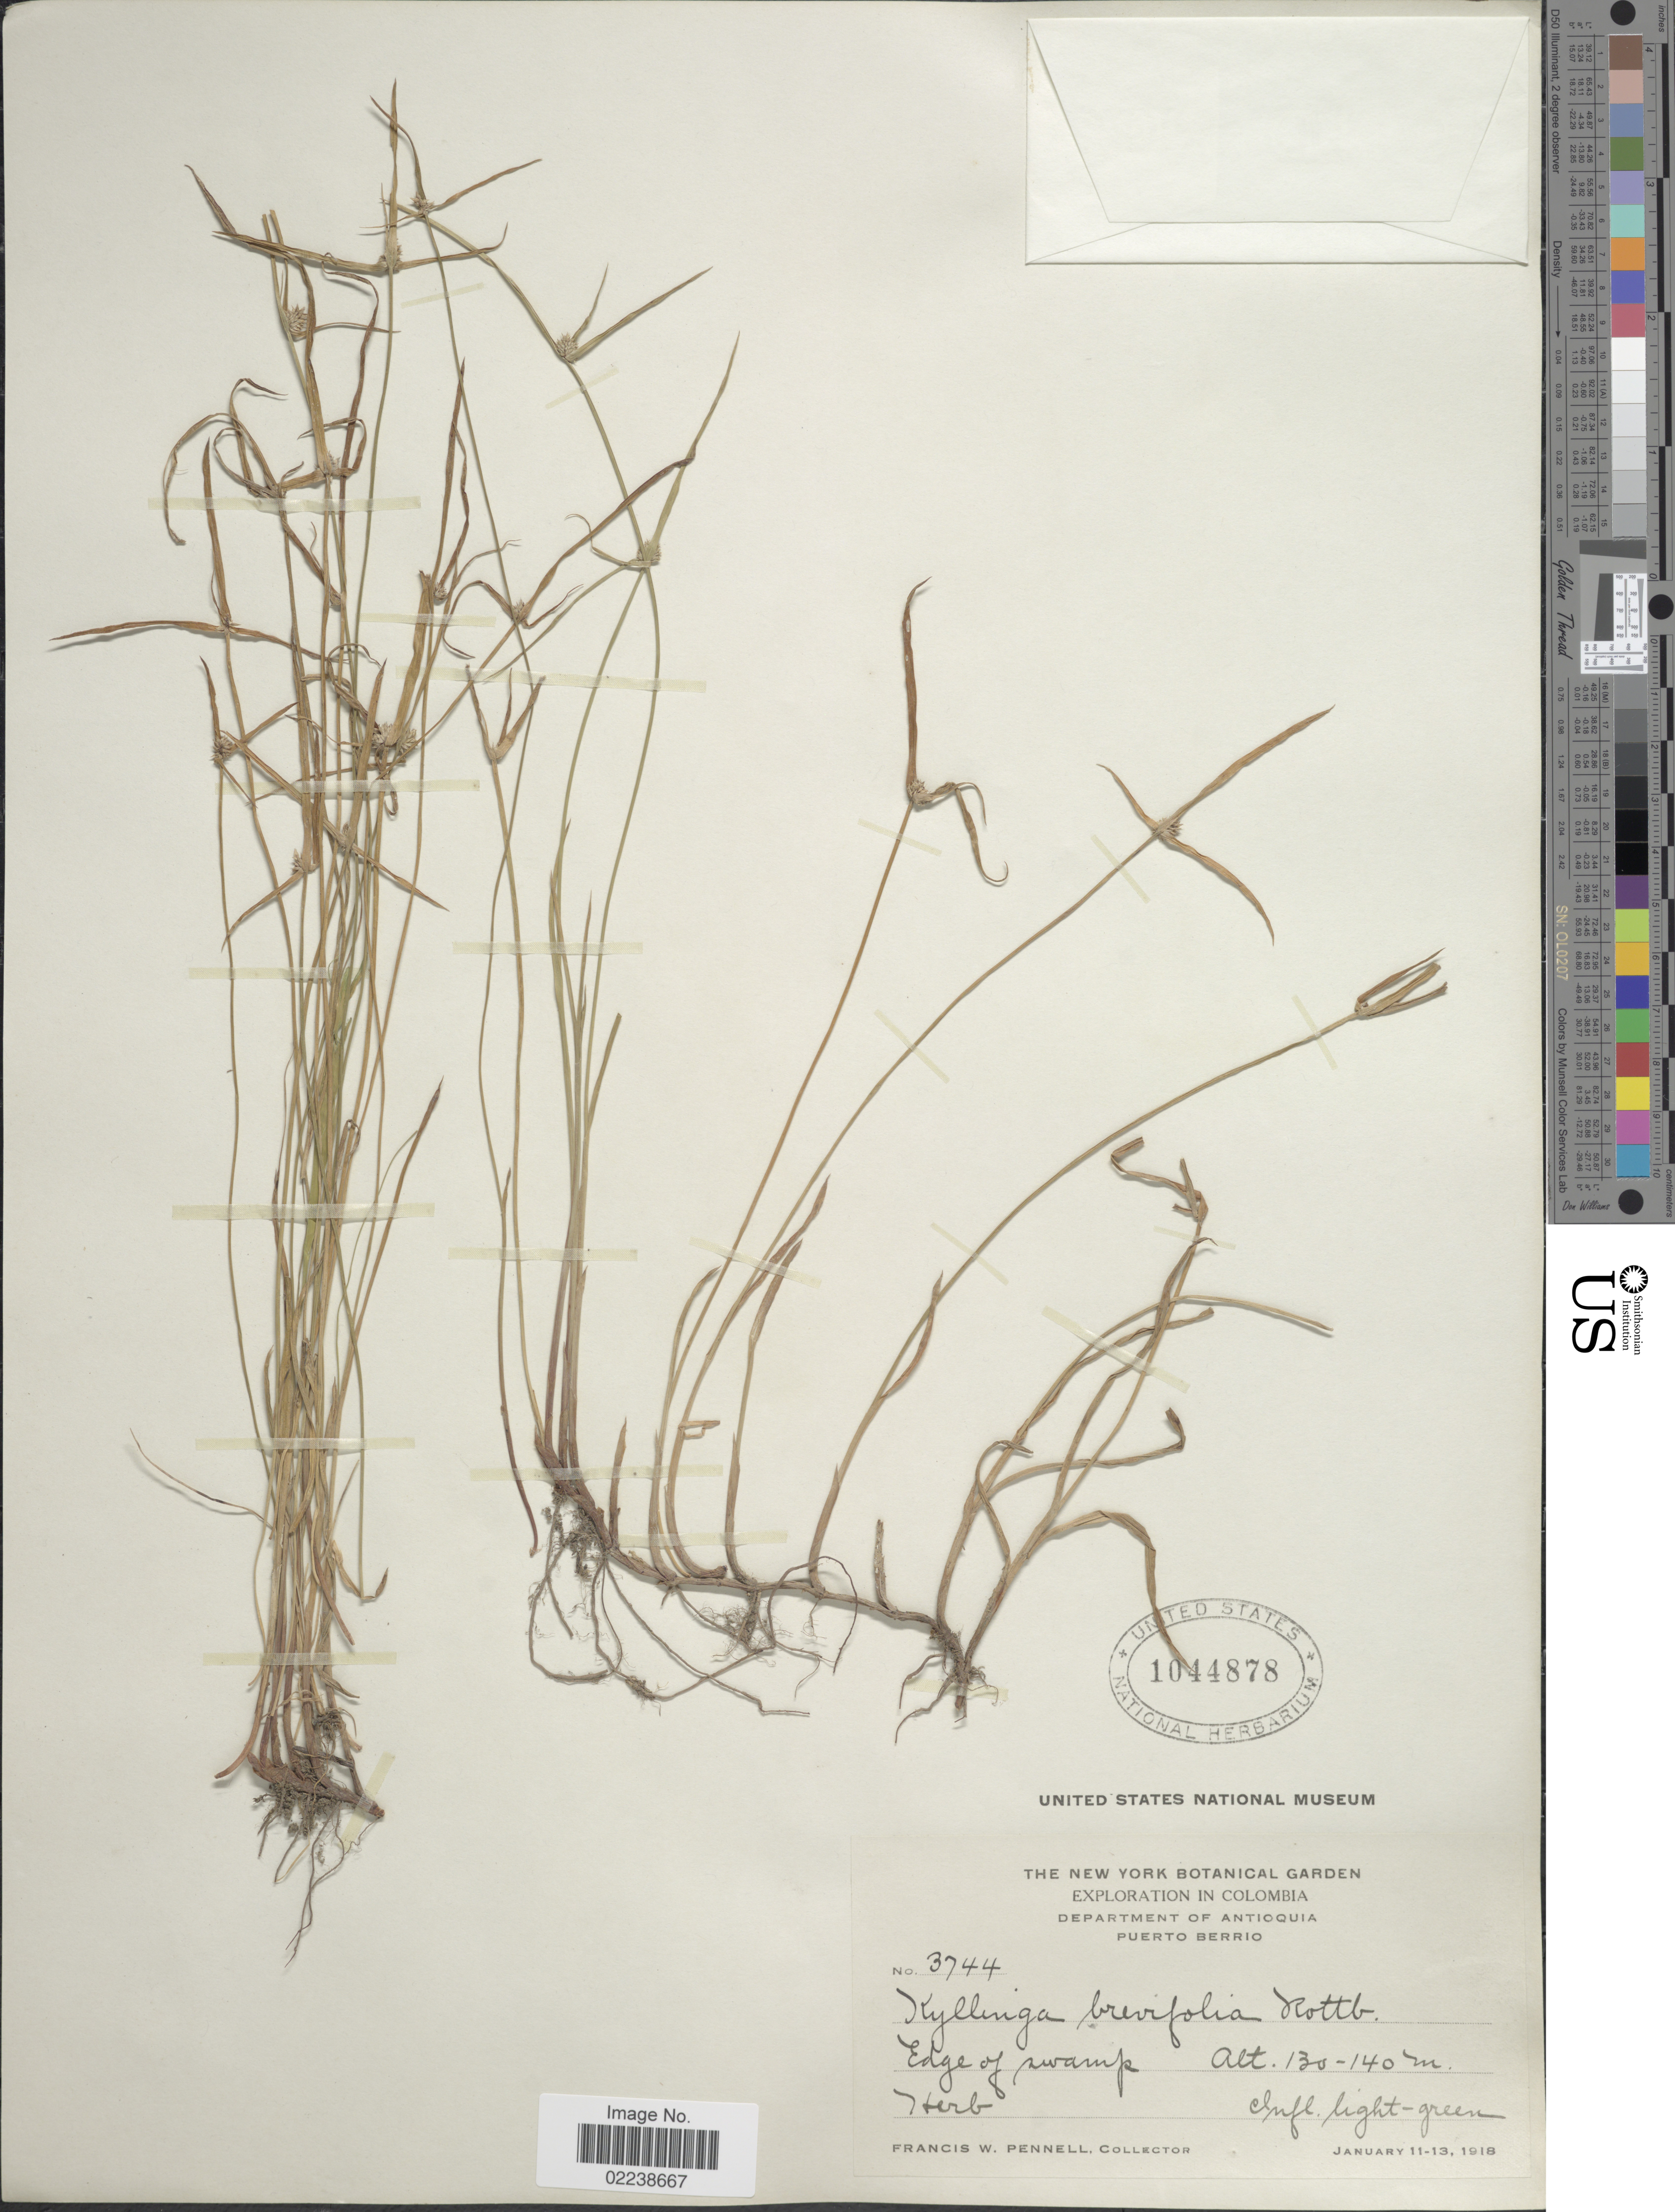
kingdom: Plantae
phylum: Tracheophyta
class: Liliopsida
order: Poales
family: Cyperaceae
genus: Cyperus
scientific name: Cyperus brevifolius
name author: (Rottb.) Hassk.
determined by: Strong, M. T., (US), Smithsonian Institution - National Museum of Natural History (UNITED STATES)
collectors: F. W. Pennell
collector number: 3744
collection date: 1918-01-11/1918-01-13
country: Colombia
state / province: Antioquia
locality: Puerto Berrio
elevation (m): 130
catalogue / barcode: US 1044878